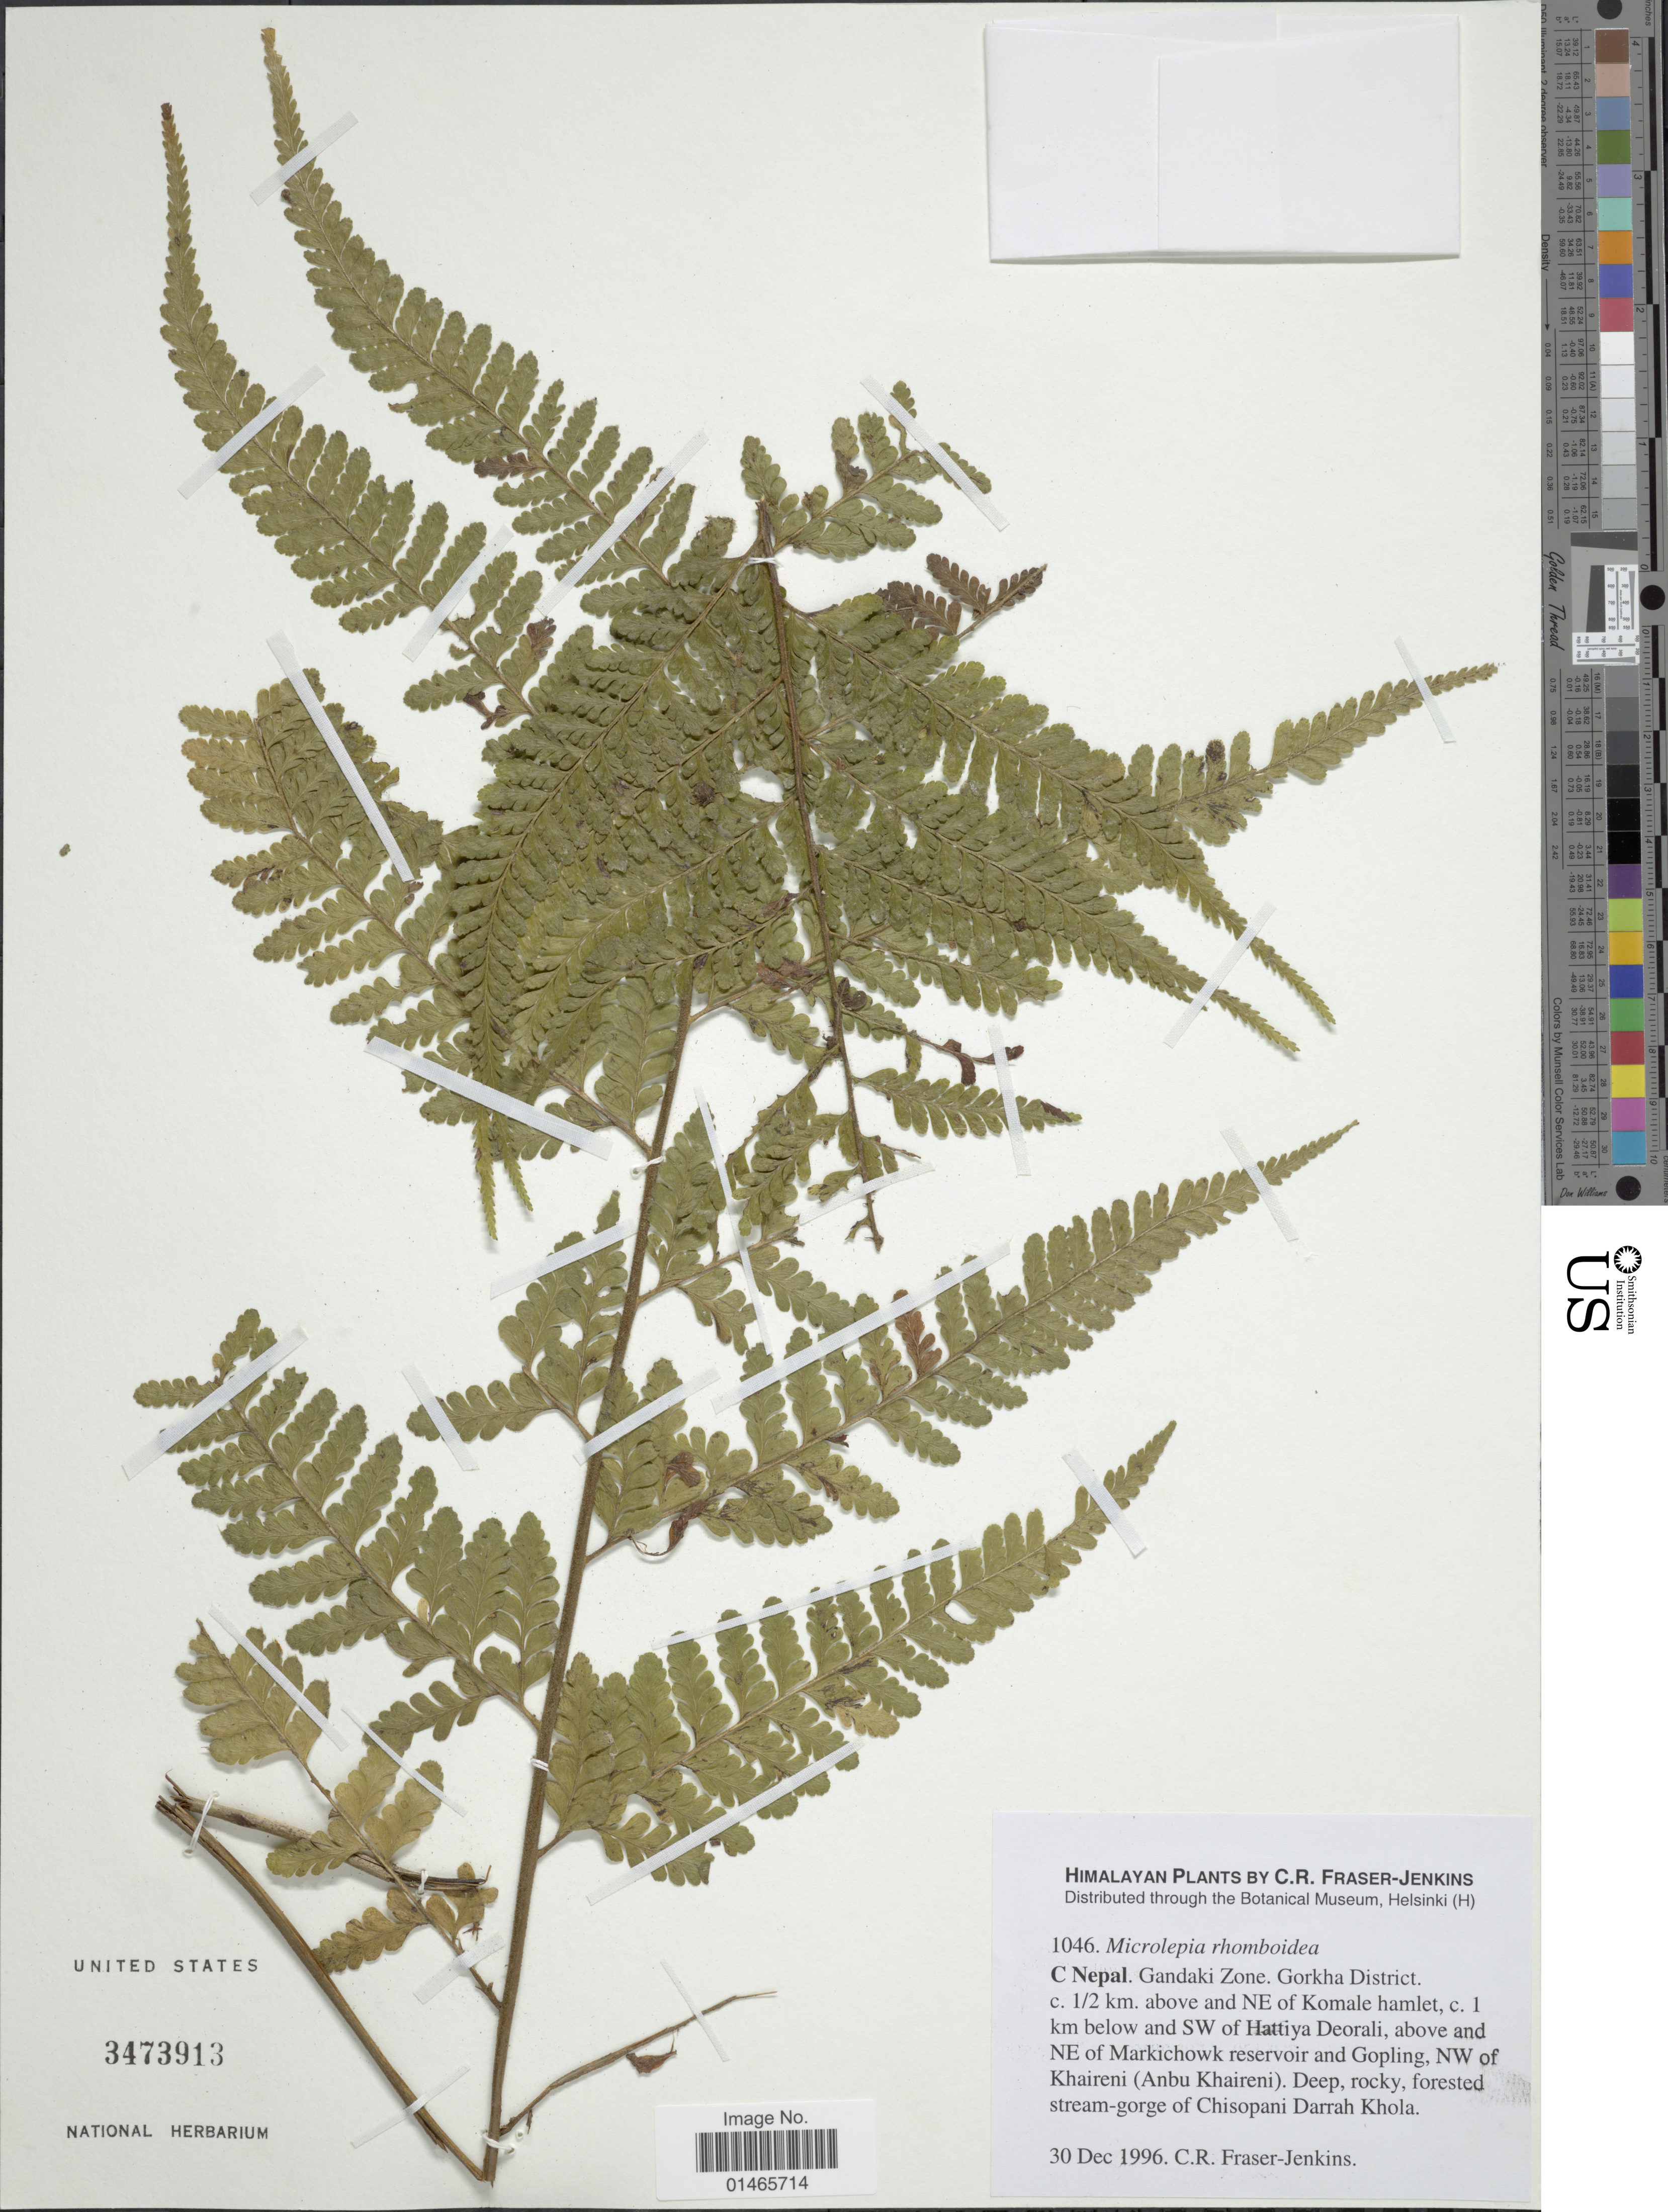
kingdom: Plantae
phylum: Tracheophyta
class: Polypodiopsida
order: Polypodiales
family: Dennstaedtiaceae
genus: Microlepia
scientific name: Microlepia rhomboidea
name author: (Wall. ex Kunze) Prantl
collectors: C. R. Fraser-Jenkins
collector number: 1046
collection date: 1996-12-30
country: Nepal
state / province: Gandaki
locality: C Nepal, Gandaki Zone, Gorkha District, c. 1/2 km. above and NE of Komale hamlet, c. 1 km below and SW of Hattiya Deoralli, above and NE of Markichowk reservoir and Gopling. NW of Khaireni (Anbu Khaireni), Deep, rocky, forested stream-gorge of Chisopani Darrah Khola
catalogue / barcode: US 3473913